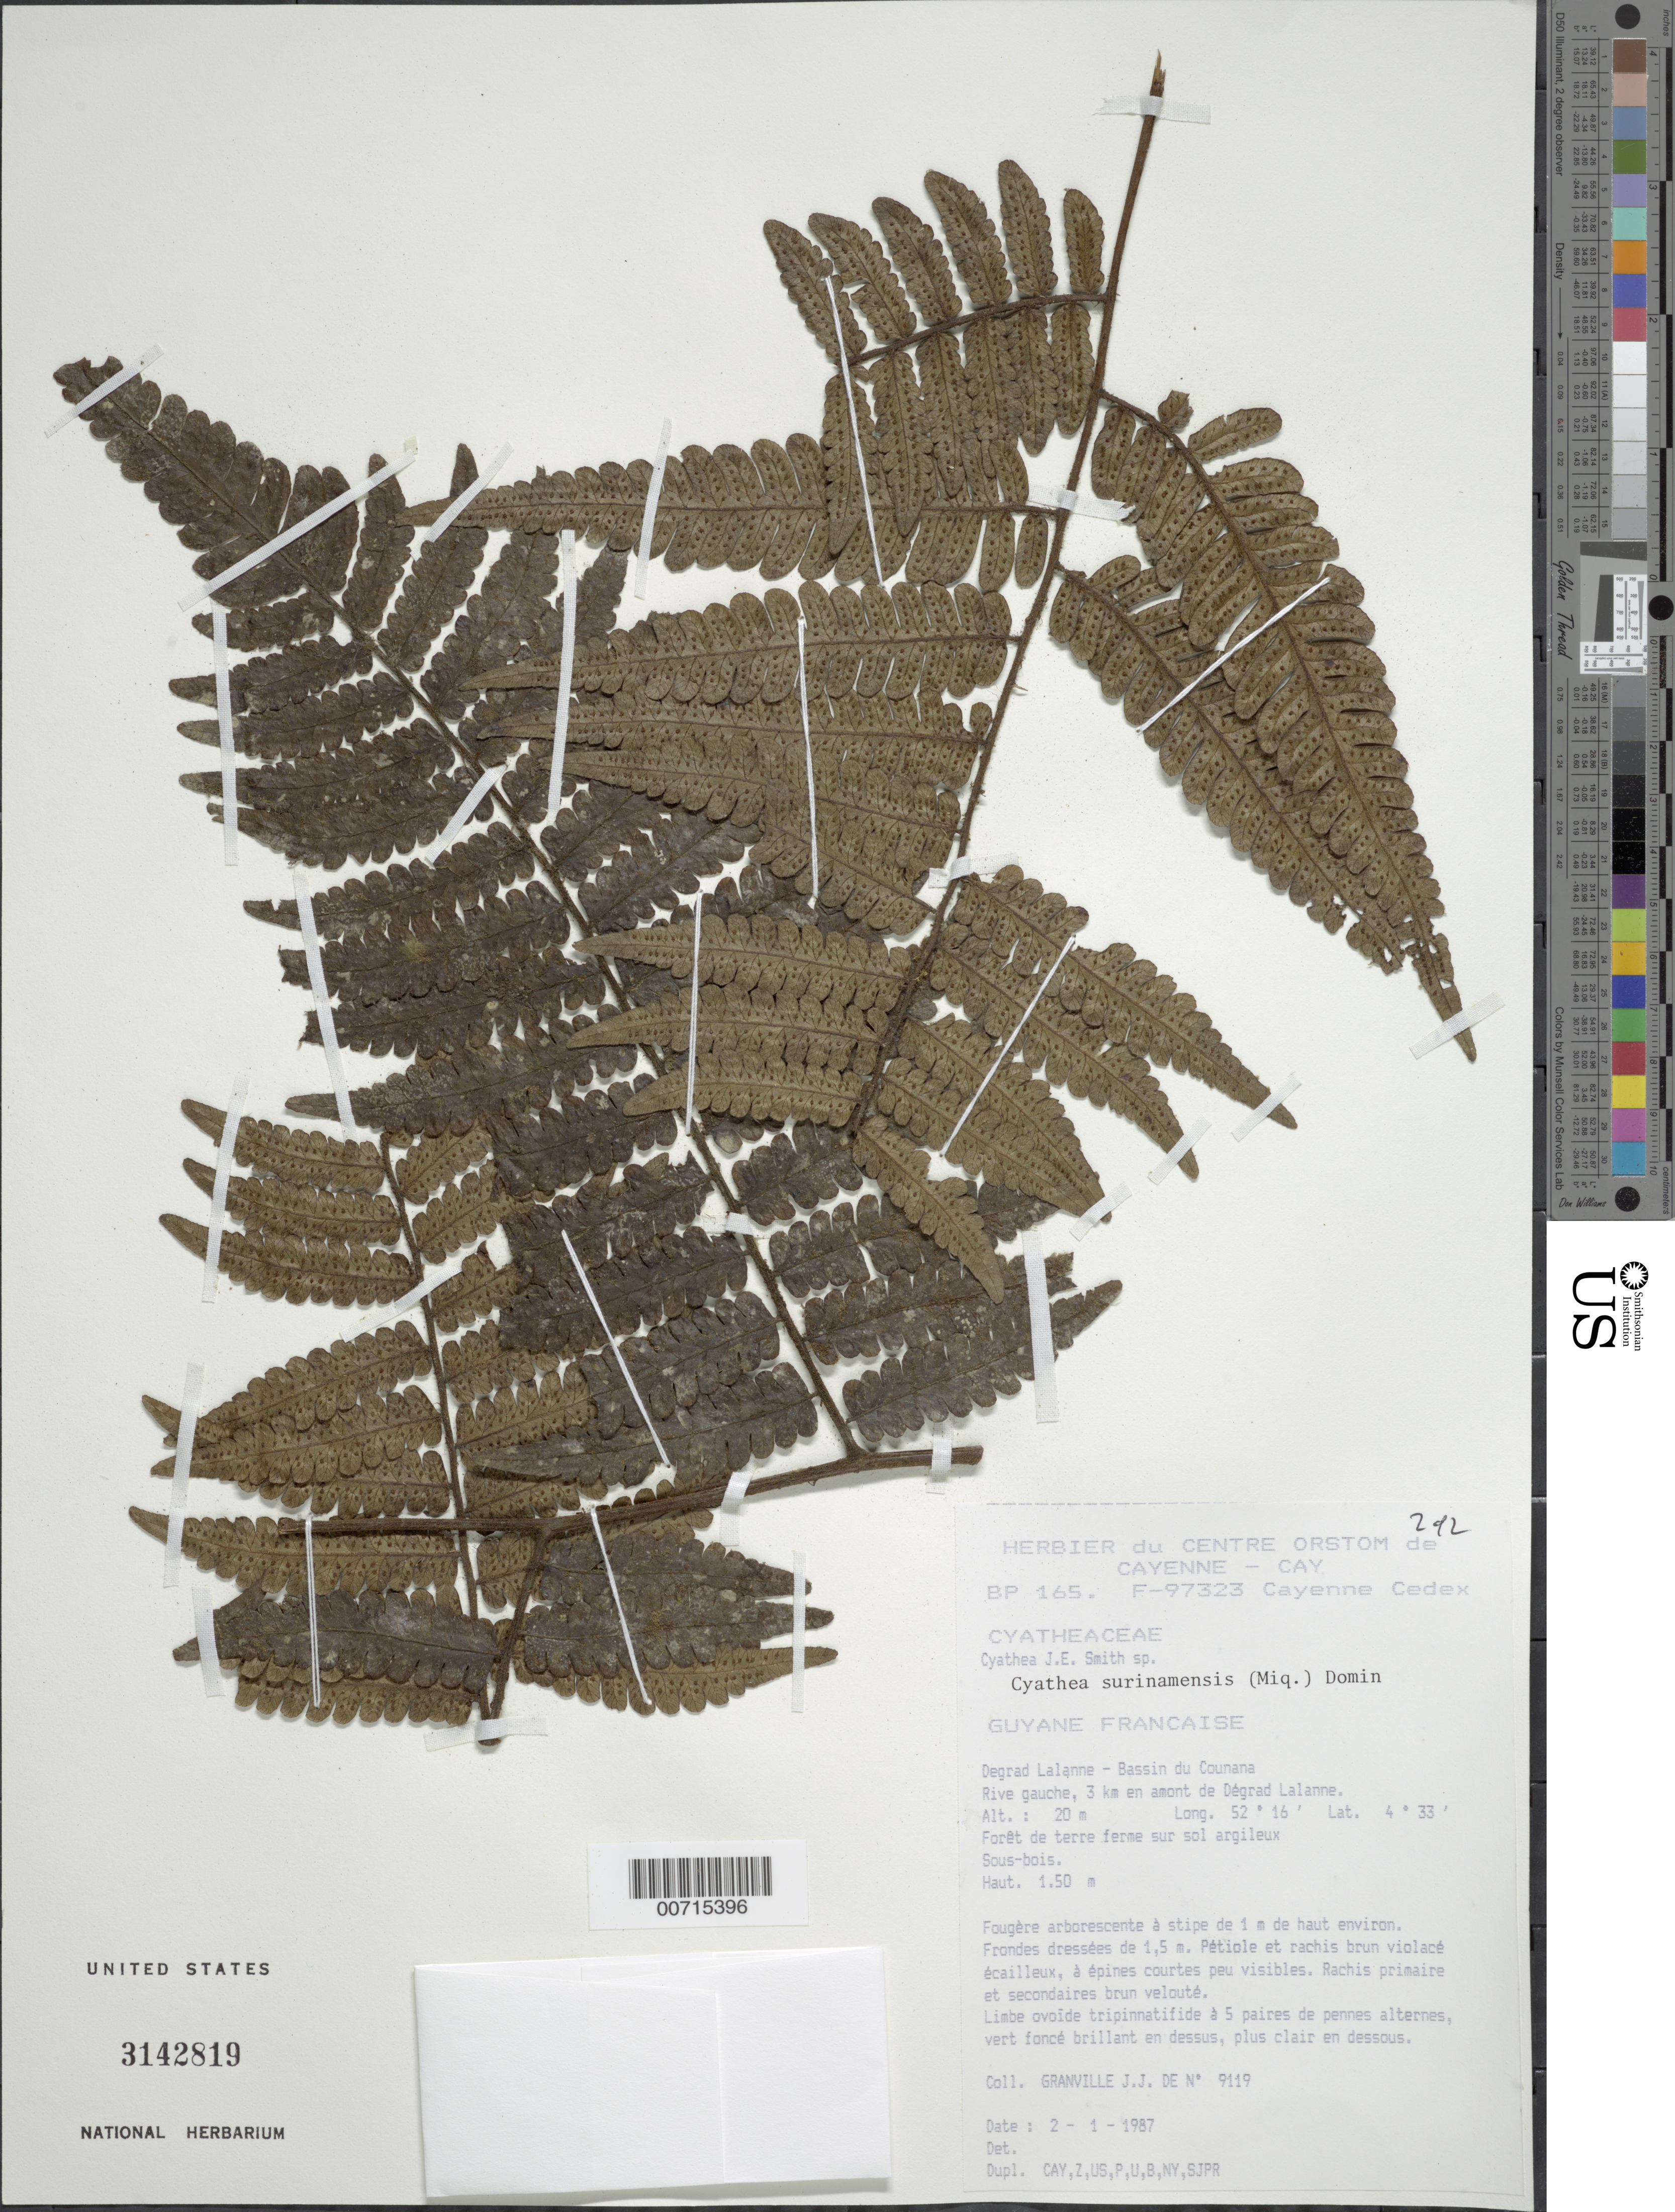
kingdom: Plantae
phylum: Tracheophyta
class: Polypodiopsida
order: Cyatheales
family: Cyatheaceae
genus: Cyathea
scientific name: Cyathea surinamensis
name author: (Miq.) Domin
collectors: J.-J. de Granville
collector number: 9119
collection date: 1987-01-02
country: French Guiana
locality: Cayenne Cedex, Guyane Francaise, Degrad Lalanne - Bassin du Counana, Rive gauche, 3 km en amont de Degrad Lalanne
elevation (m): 20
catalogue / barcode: US 3142819